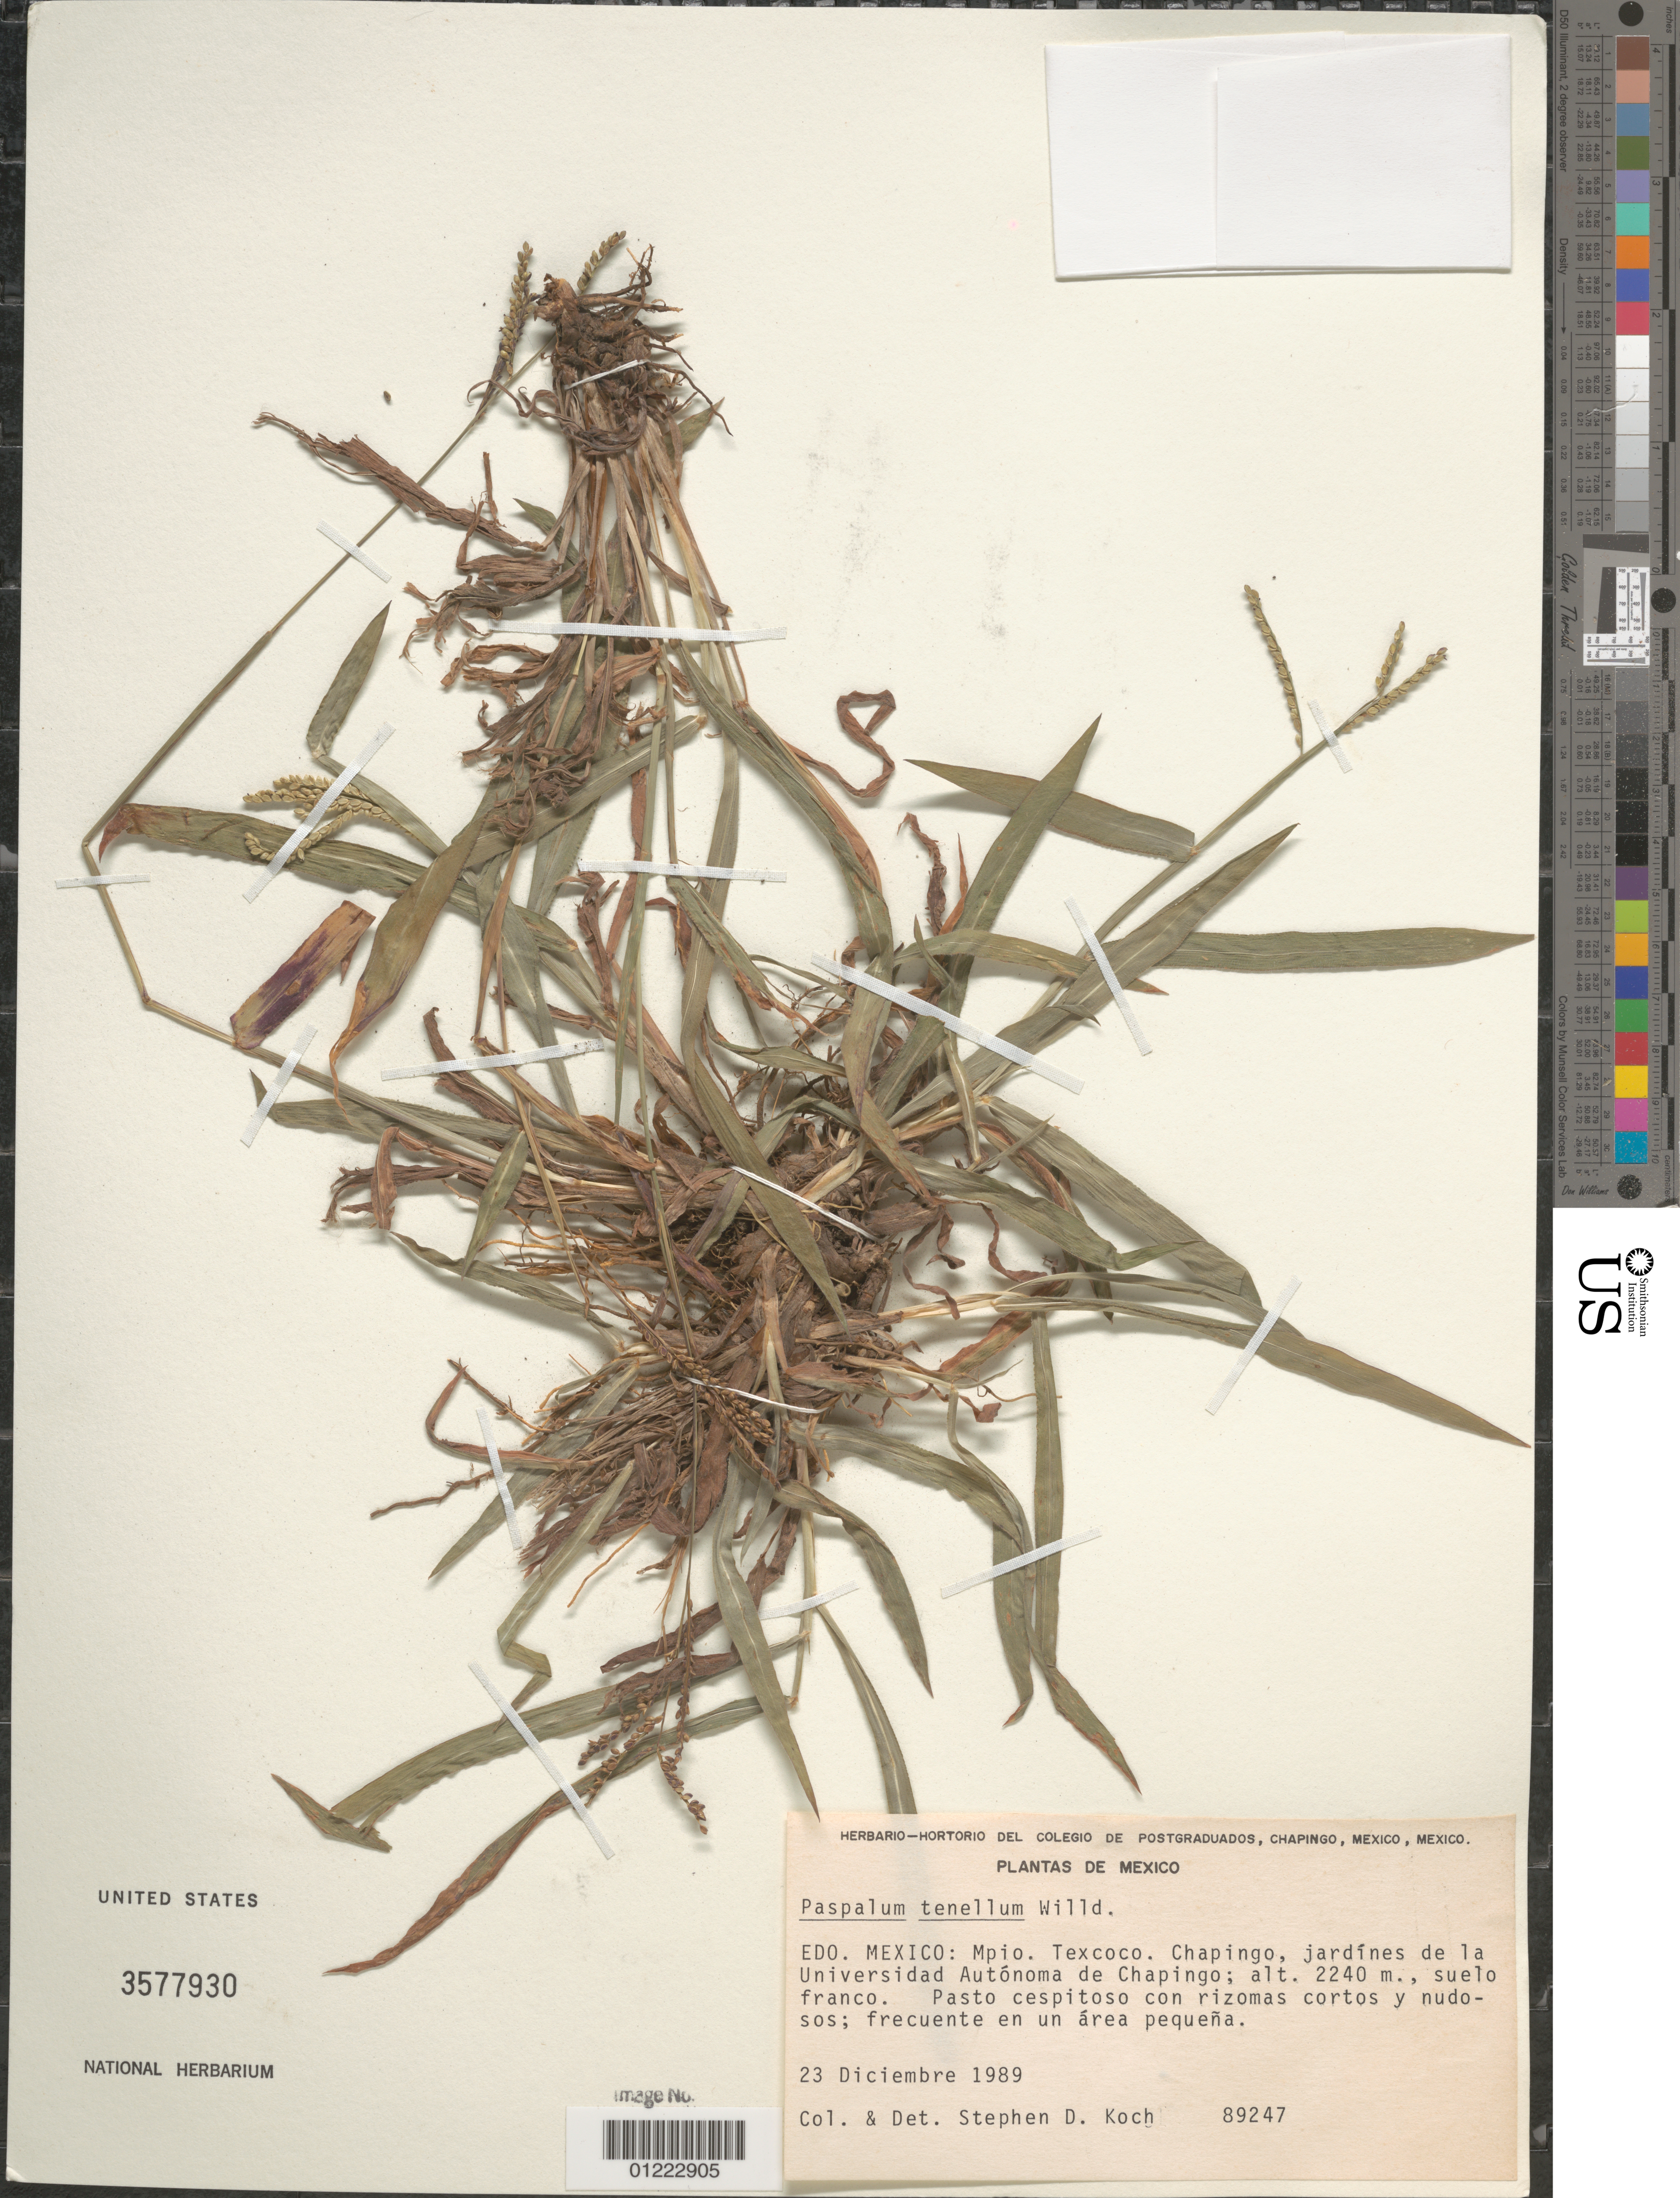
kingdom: Plantae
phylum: Tracheophyta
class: Liliopsida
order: Poales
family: Poaceae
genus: Paspalum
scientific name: Paspalum tenellum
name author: Willd.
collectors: S. D. Koch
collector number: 89247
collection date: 1989-12-23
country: Mexico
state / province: México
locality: Mpio. Texcoco. Chapingo, jardines de la Universidad Autónoma de Chapingo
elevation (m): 2240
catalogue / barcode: US 3577930